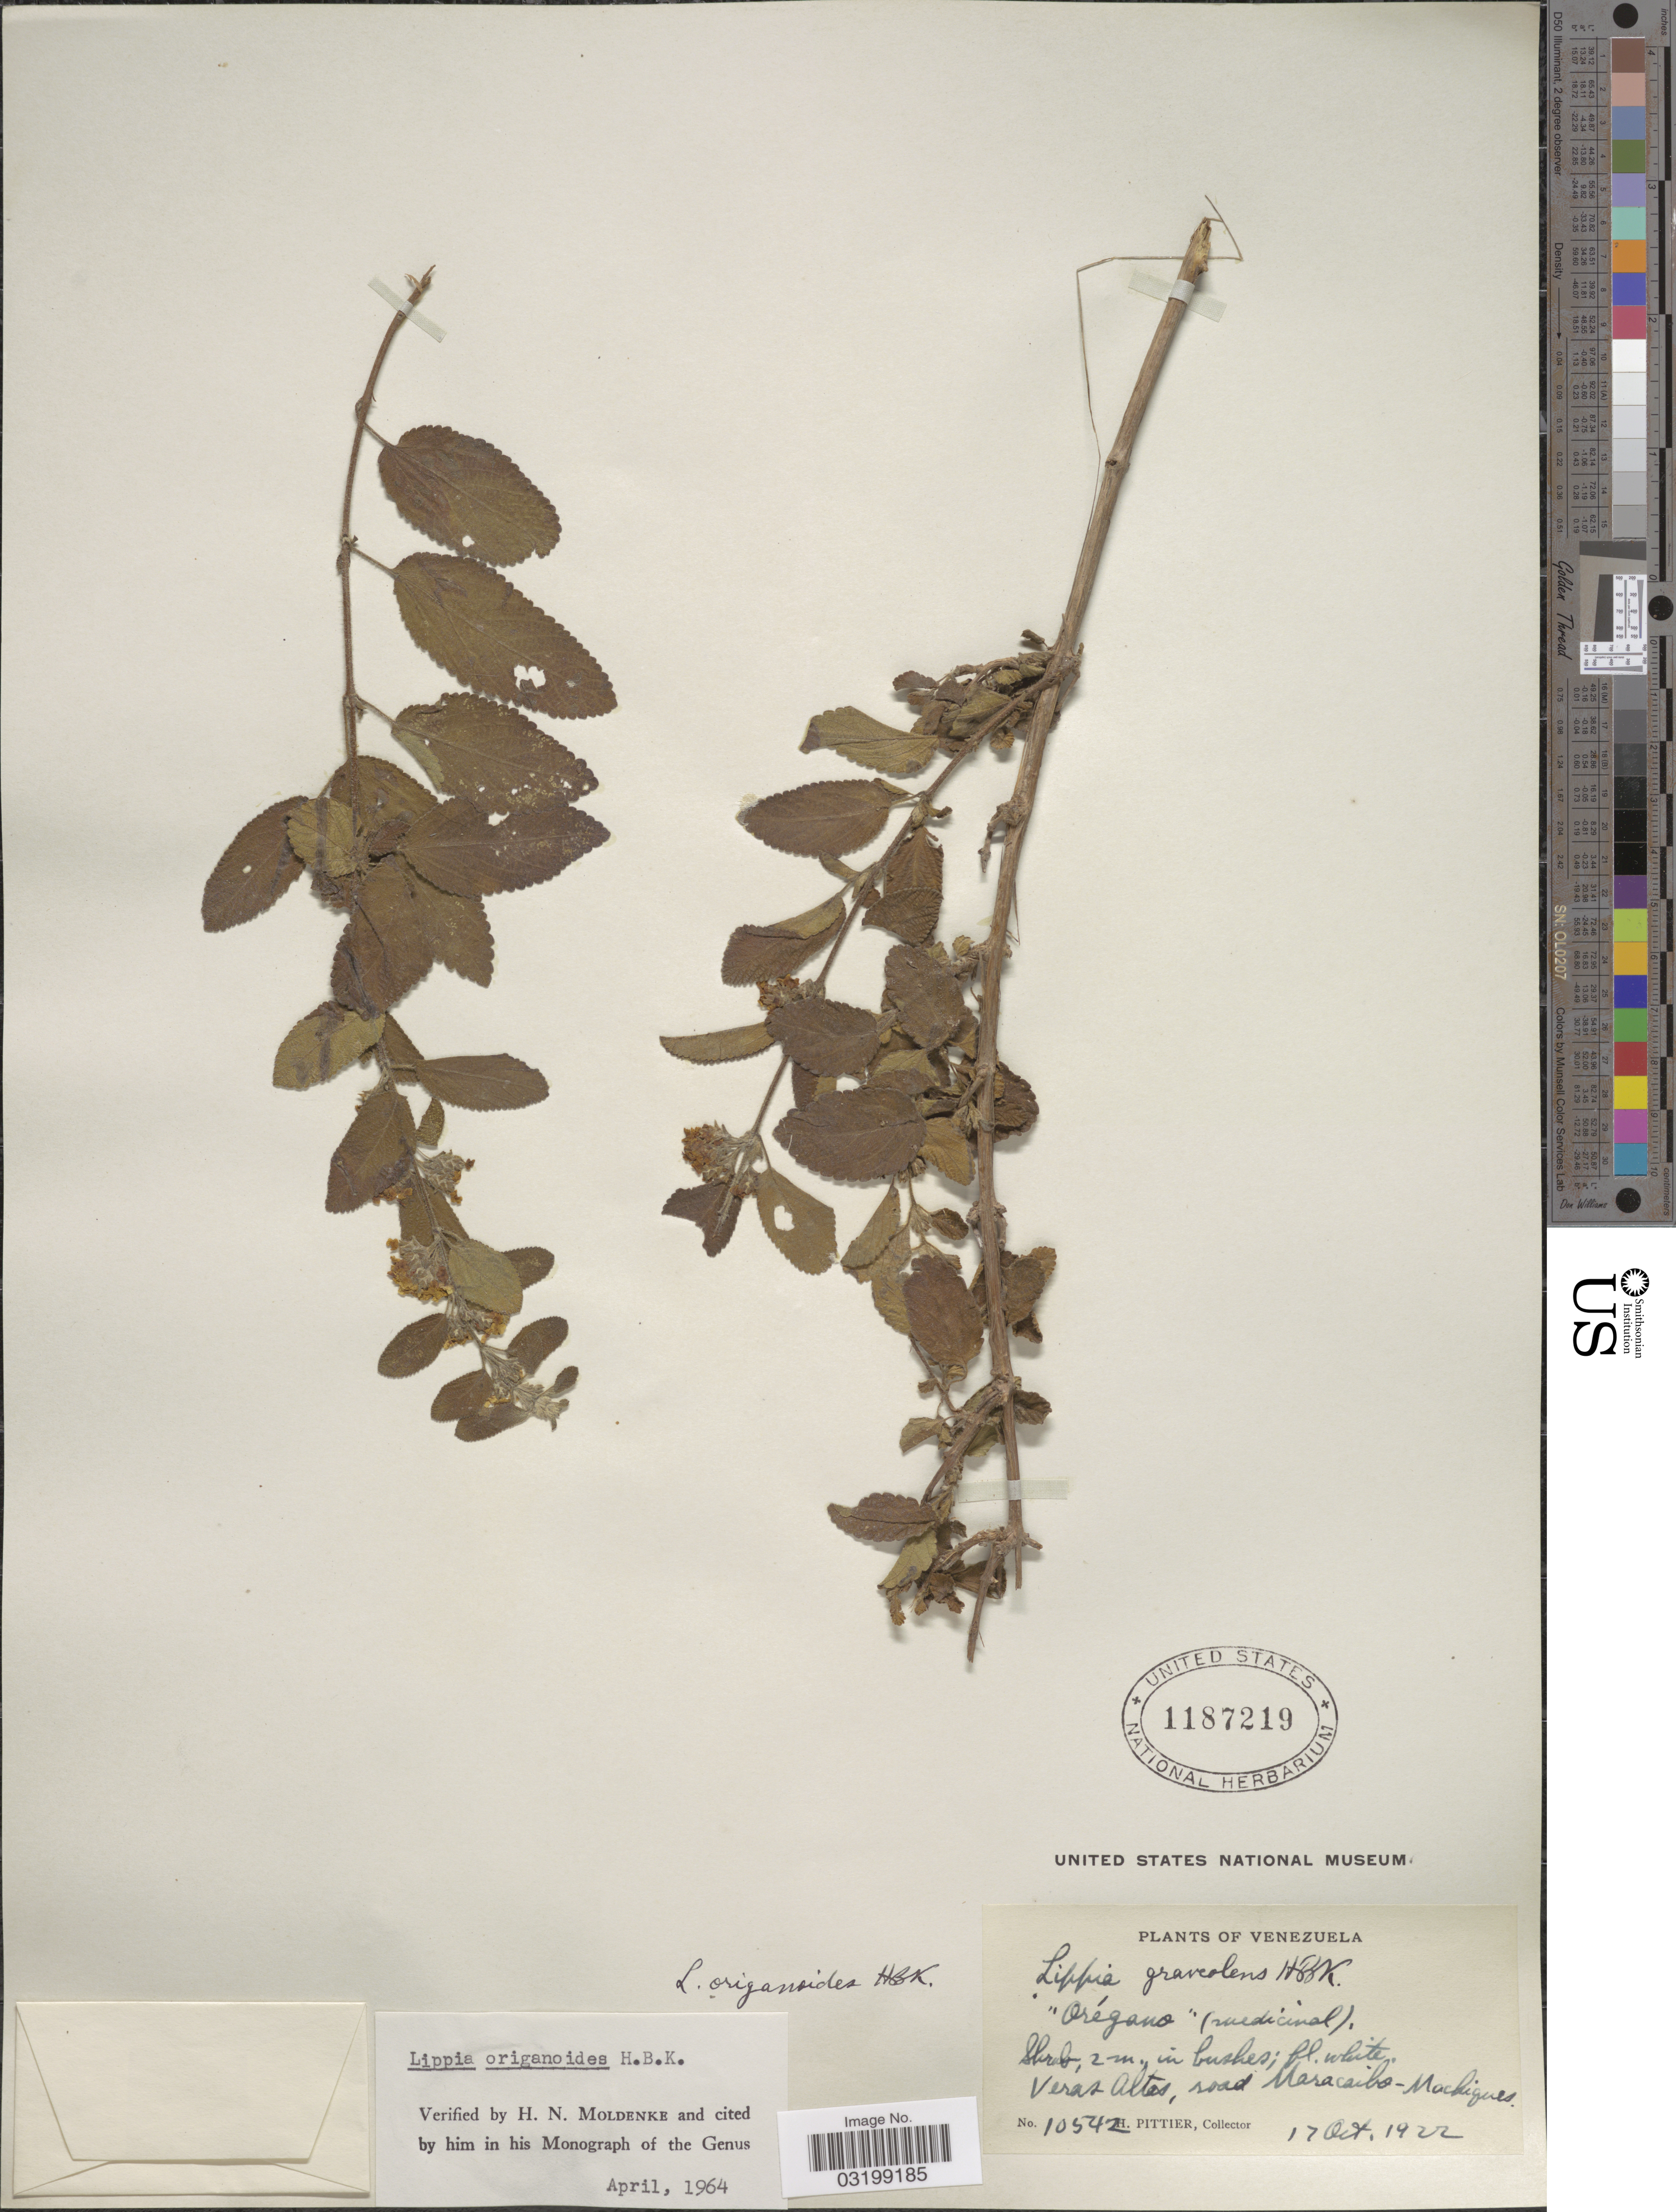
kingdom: Plantae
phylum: Tracheophyta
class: Magnoliopsida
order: Lamiales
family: Verbenaceae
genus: Lippia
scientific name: Lippia origanoides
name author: Kunth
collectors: H. F. Pittier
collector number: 10542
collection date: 1922-10-17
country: Venezuela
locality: Veras Altas, road Maracaibo-Machiques.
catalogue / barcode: US 1187219